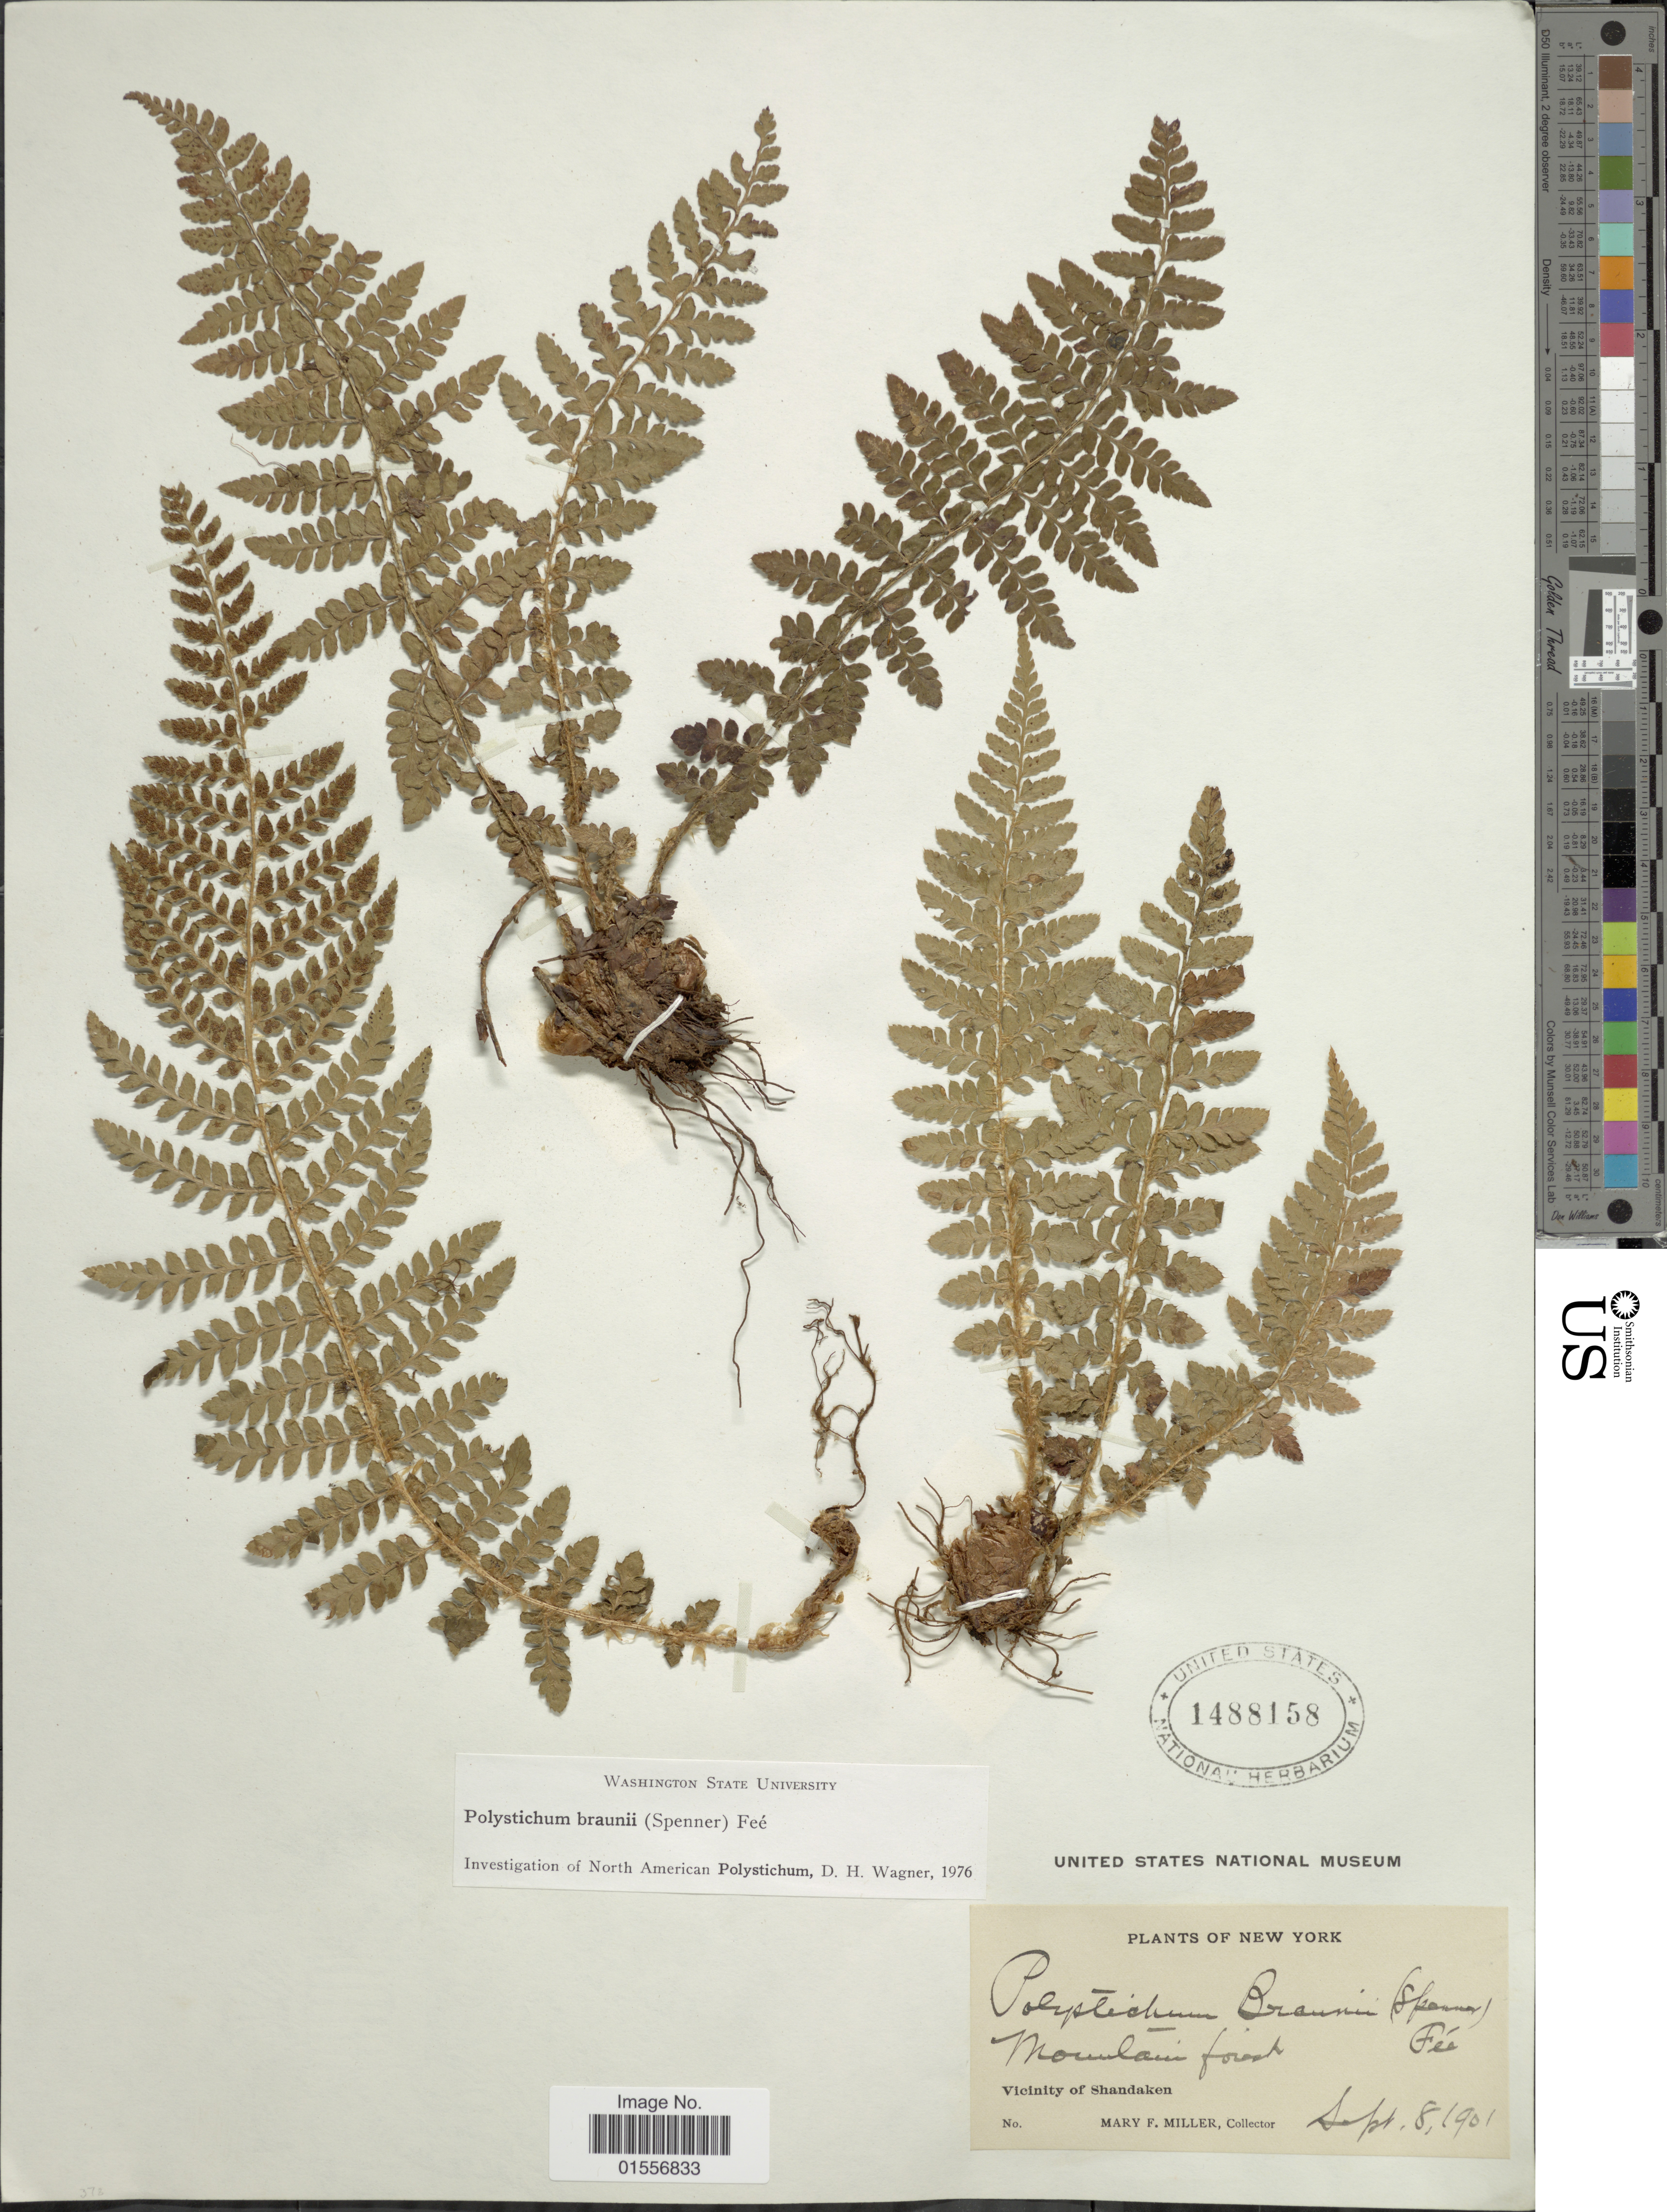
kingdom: Plantae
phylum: Tracheophyta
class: Polypodiopsida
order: Polypodiales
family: Dryopteridaceae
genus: Polystichum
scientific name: Polystichum braunii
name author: (Spenn.) Fée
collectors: M. F. Miller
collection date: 1901-09-08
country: United States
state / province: New York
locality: Vicinity of Shandaken, mountain forest.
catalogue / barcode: US 1488158